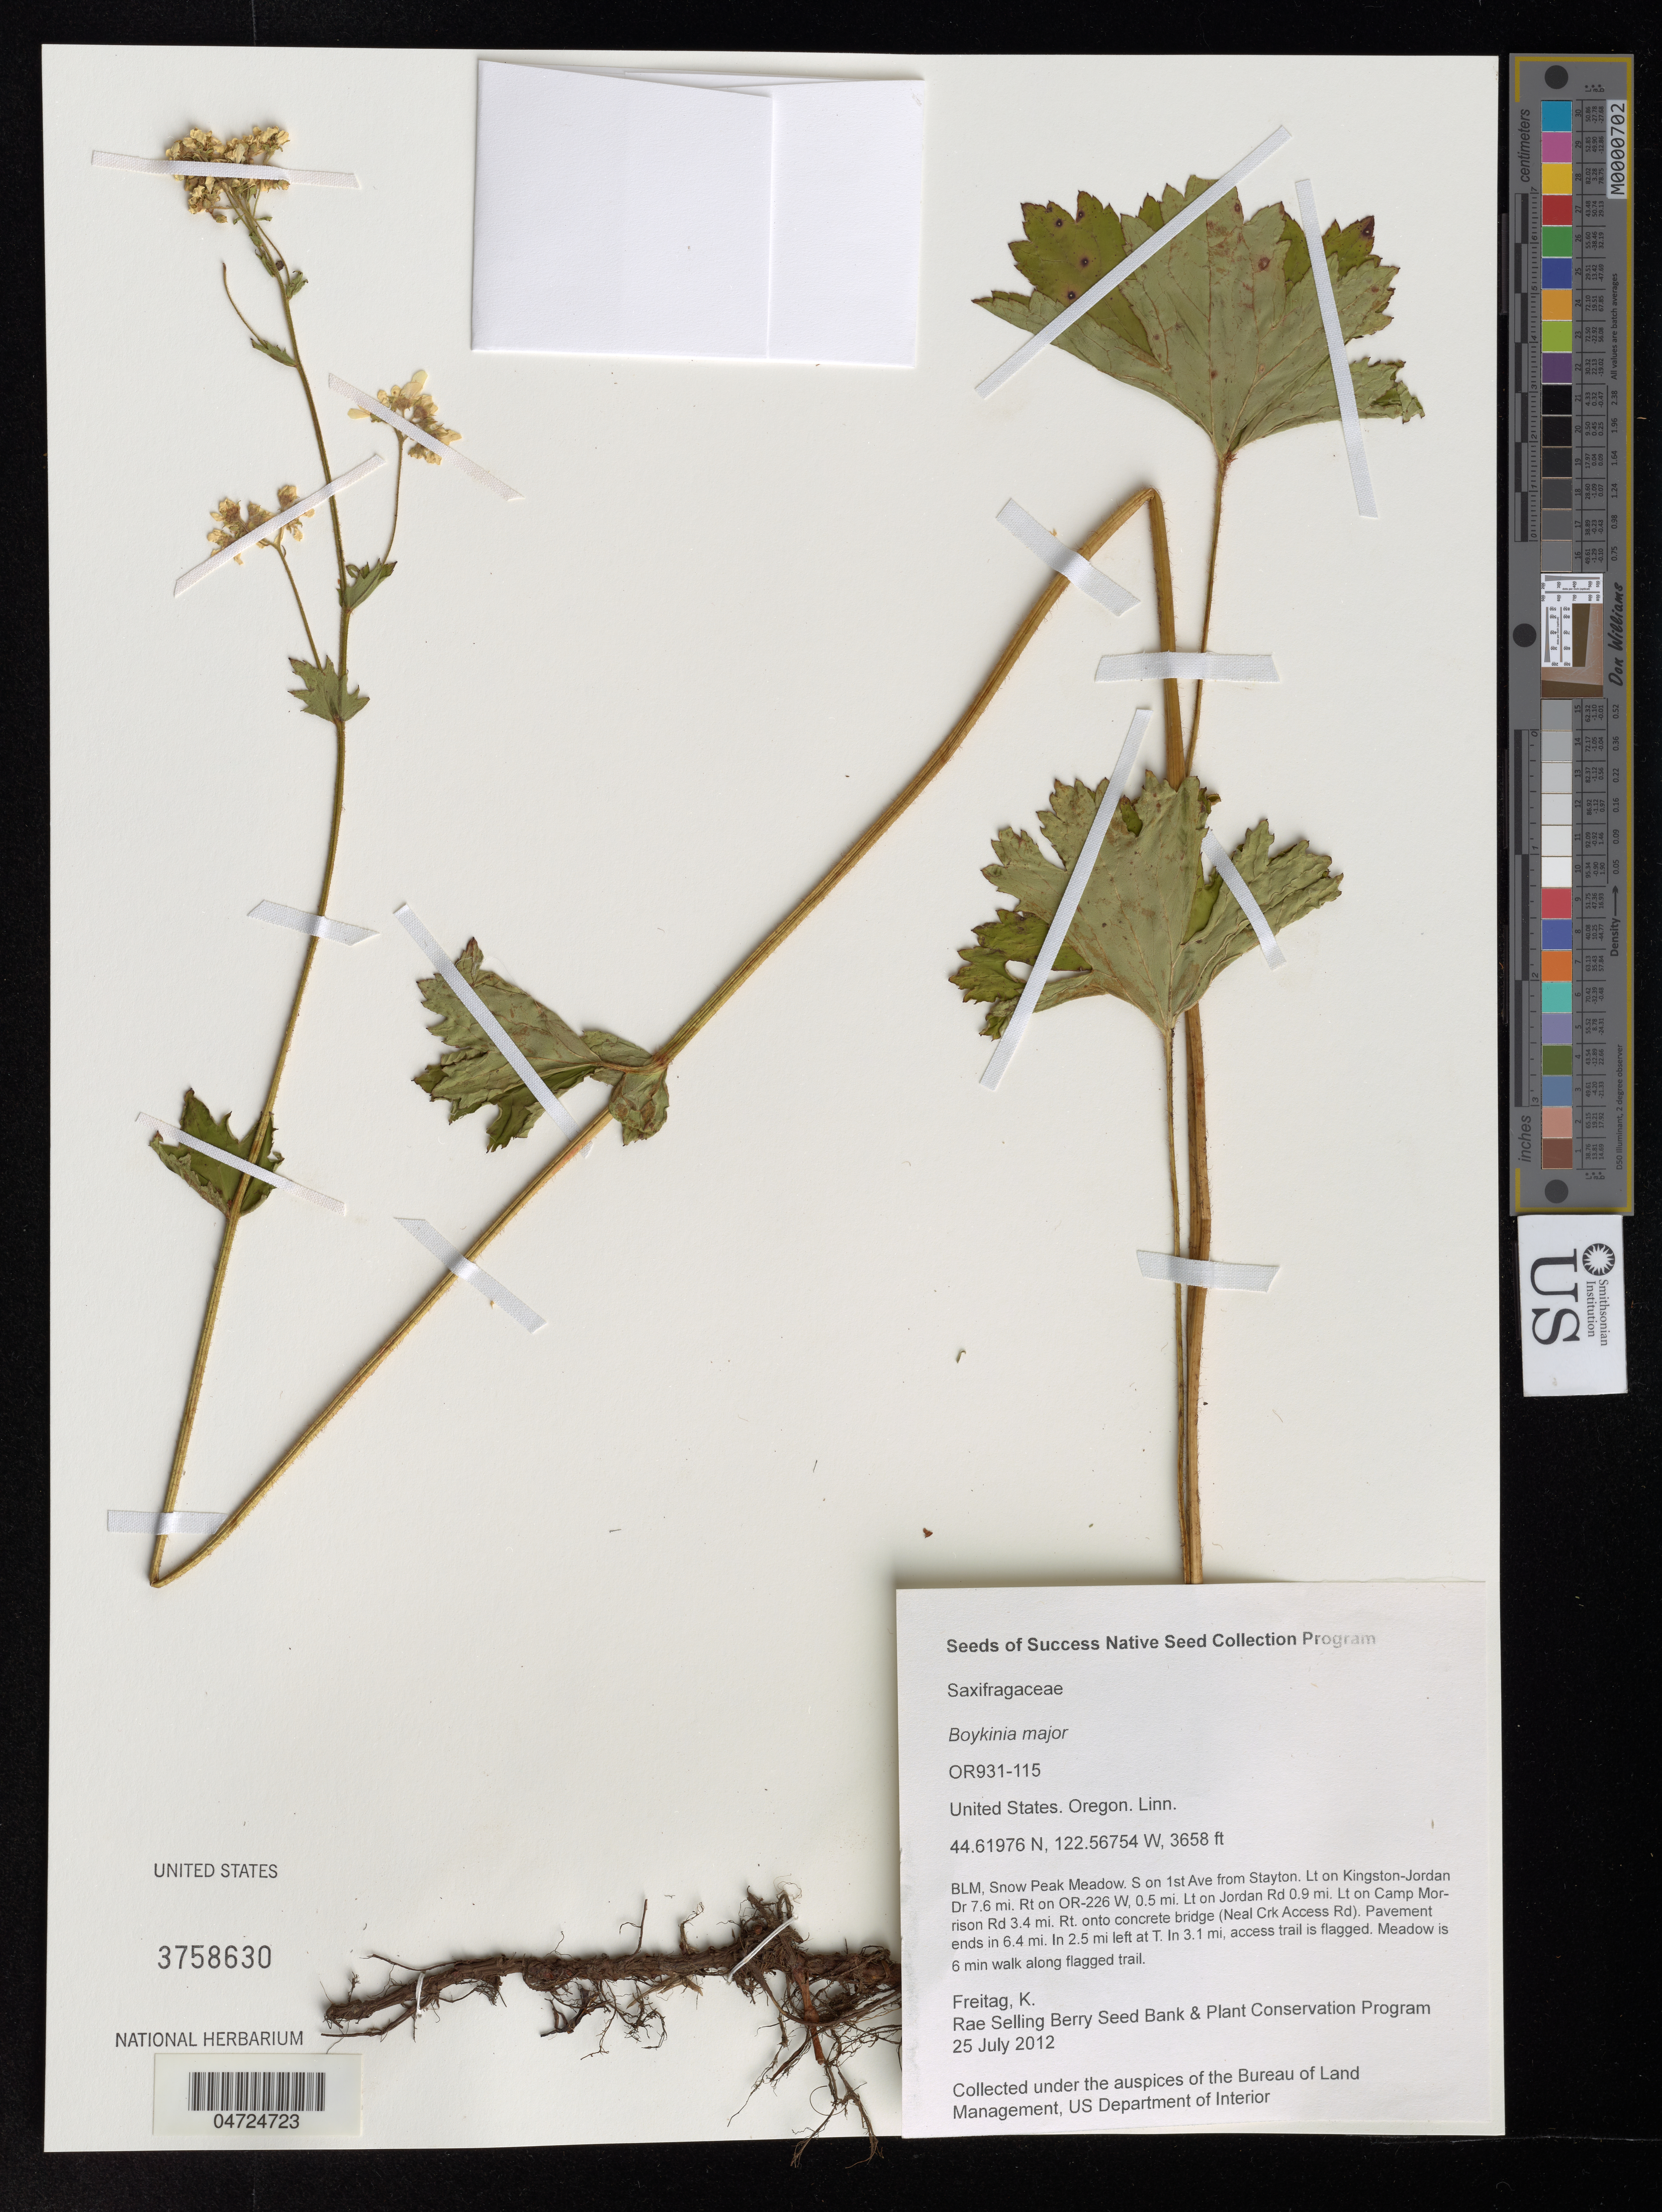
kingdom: Plantae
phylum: Tracheophyta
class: Magnoliopsida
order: Saxifragales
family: Saxifragaceae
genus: Boykinia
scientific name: Boykinia major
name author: A. Gray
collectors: K. Freitag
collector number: OR931-115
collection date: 2012-07-25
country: United States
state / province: Oregon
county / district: Linn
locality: Linn. BLM, Snow Peak Meadow. S on 1st Ave from Stayton. Lt on Kingston-Jordan Dr 7.6 mi. Rt on OR-226 W, 0.5 mi. Lt on Jordan Rd 0.9 mi. Lt on Camp Morrison Rd 3.4 mi. Rt. onto concrete bridge (Neal Crk Access Rd). Pavement ends in 6.4 mi. In 2.5 mi left at T. In 3.1 mi, access trail is flagged. Meadow is 6 min walk along flagged trail.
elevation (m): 1115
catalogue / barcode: US 3758630